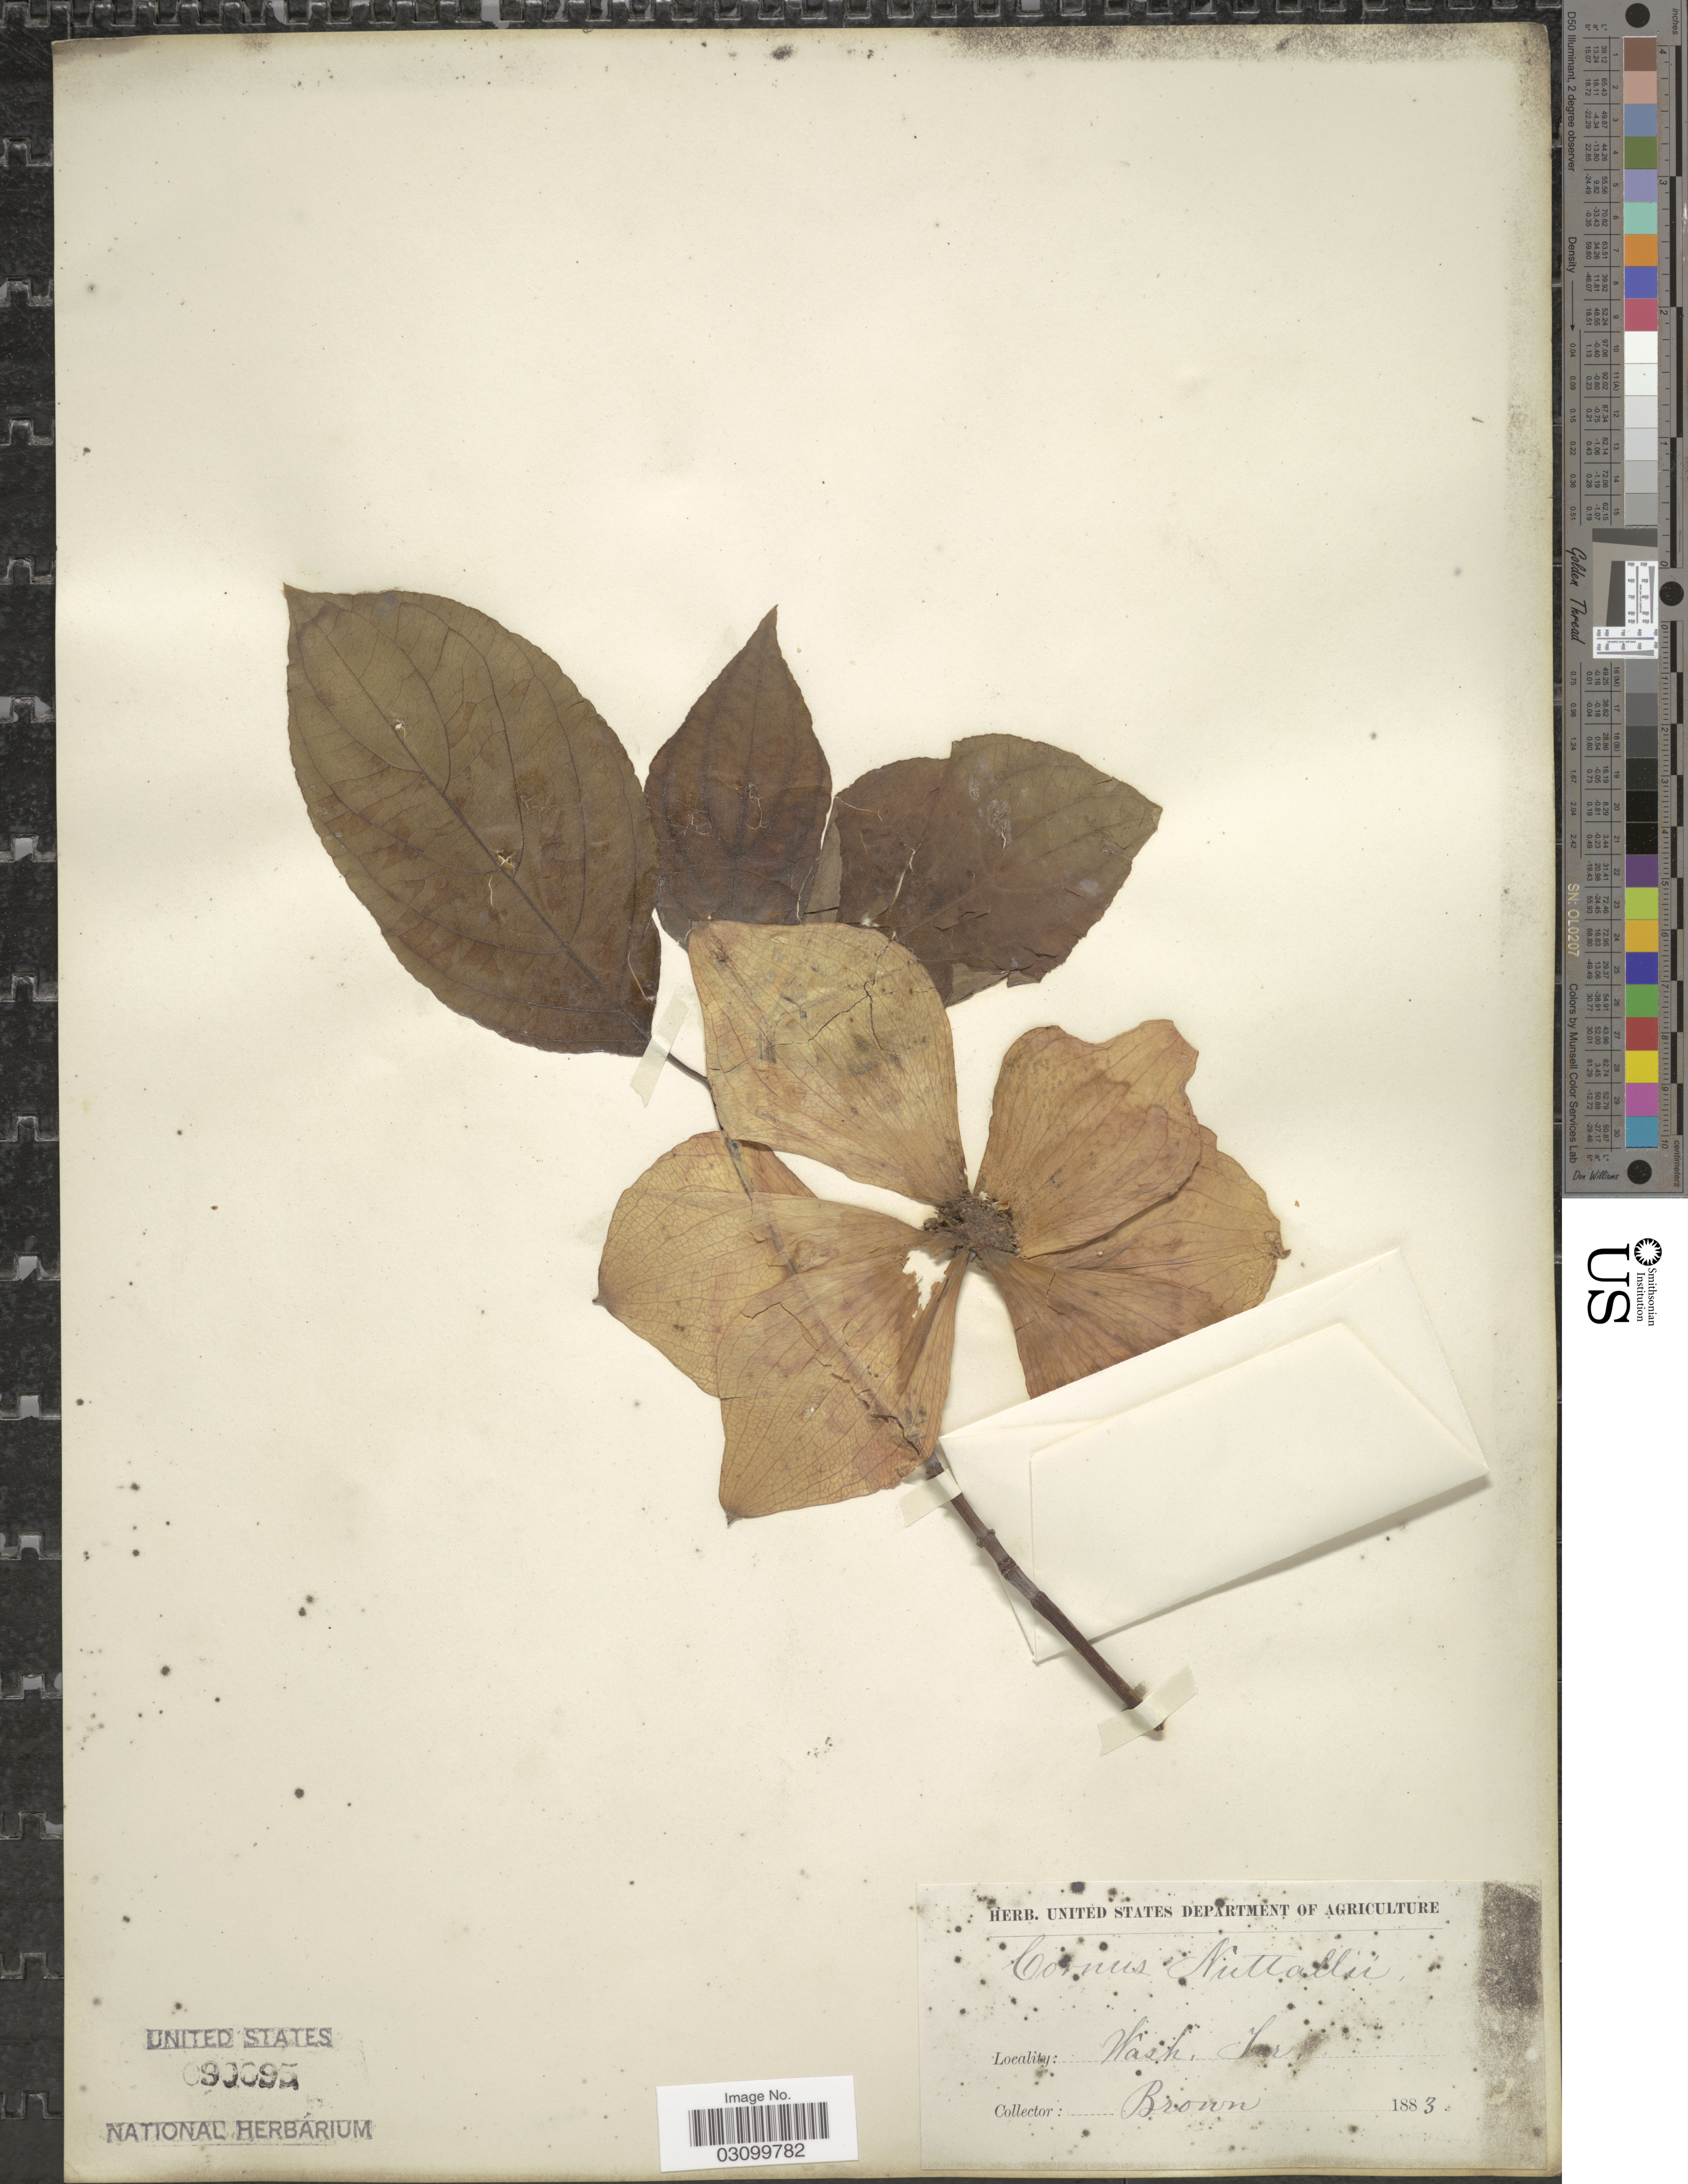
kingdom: Plantae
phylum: Tracheophyta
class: Magnoliopsida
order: Cornales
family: Cornaceae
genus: Cornus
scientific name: Cornus nuttallii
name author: Audubon ex Torr. & A. Gray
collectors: -- Brown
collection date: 1883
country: United States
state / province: Washington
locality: Wash. Ter.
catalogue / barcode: US 90095